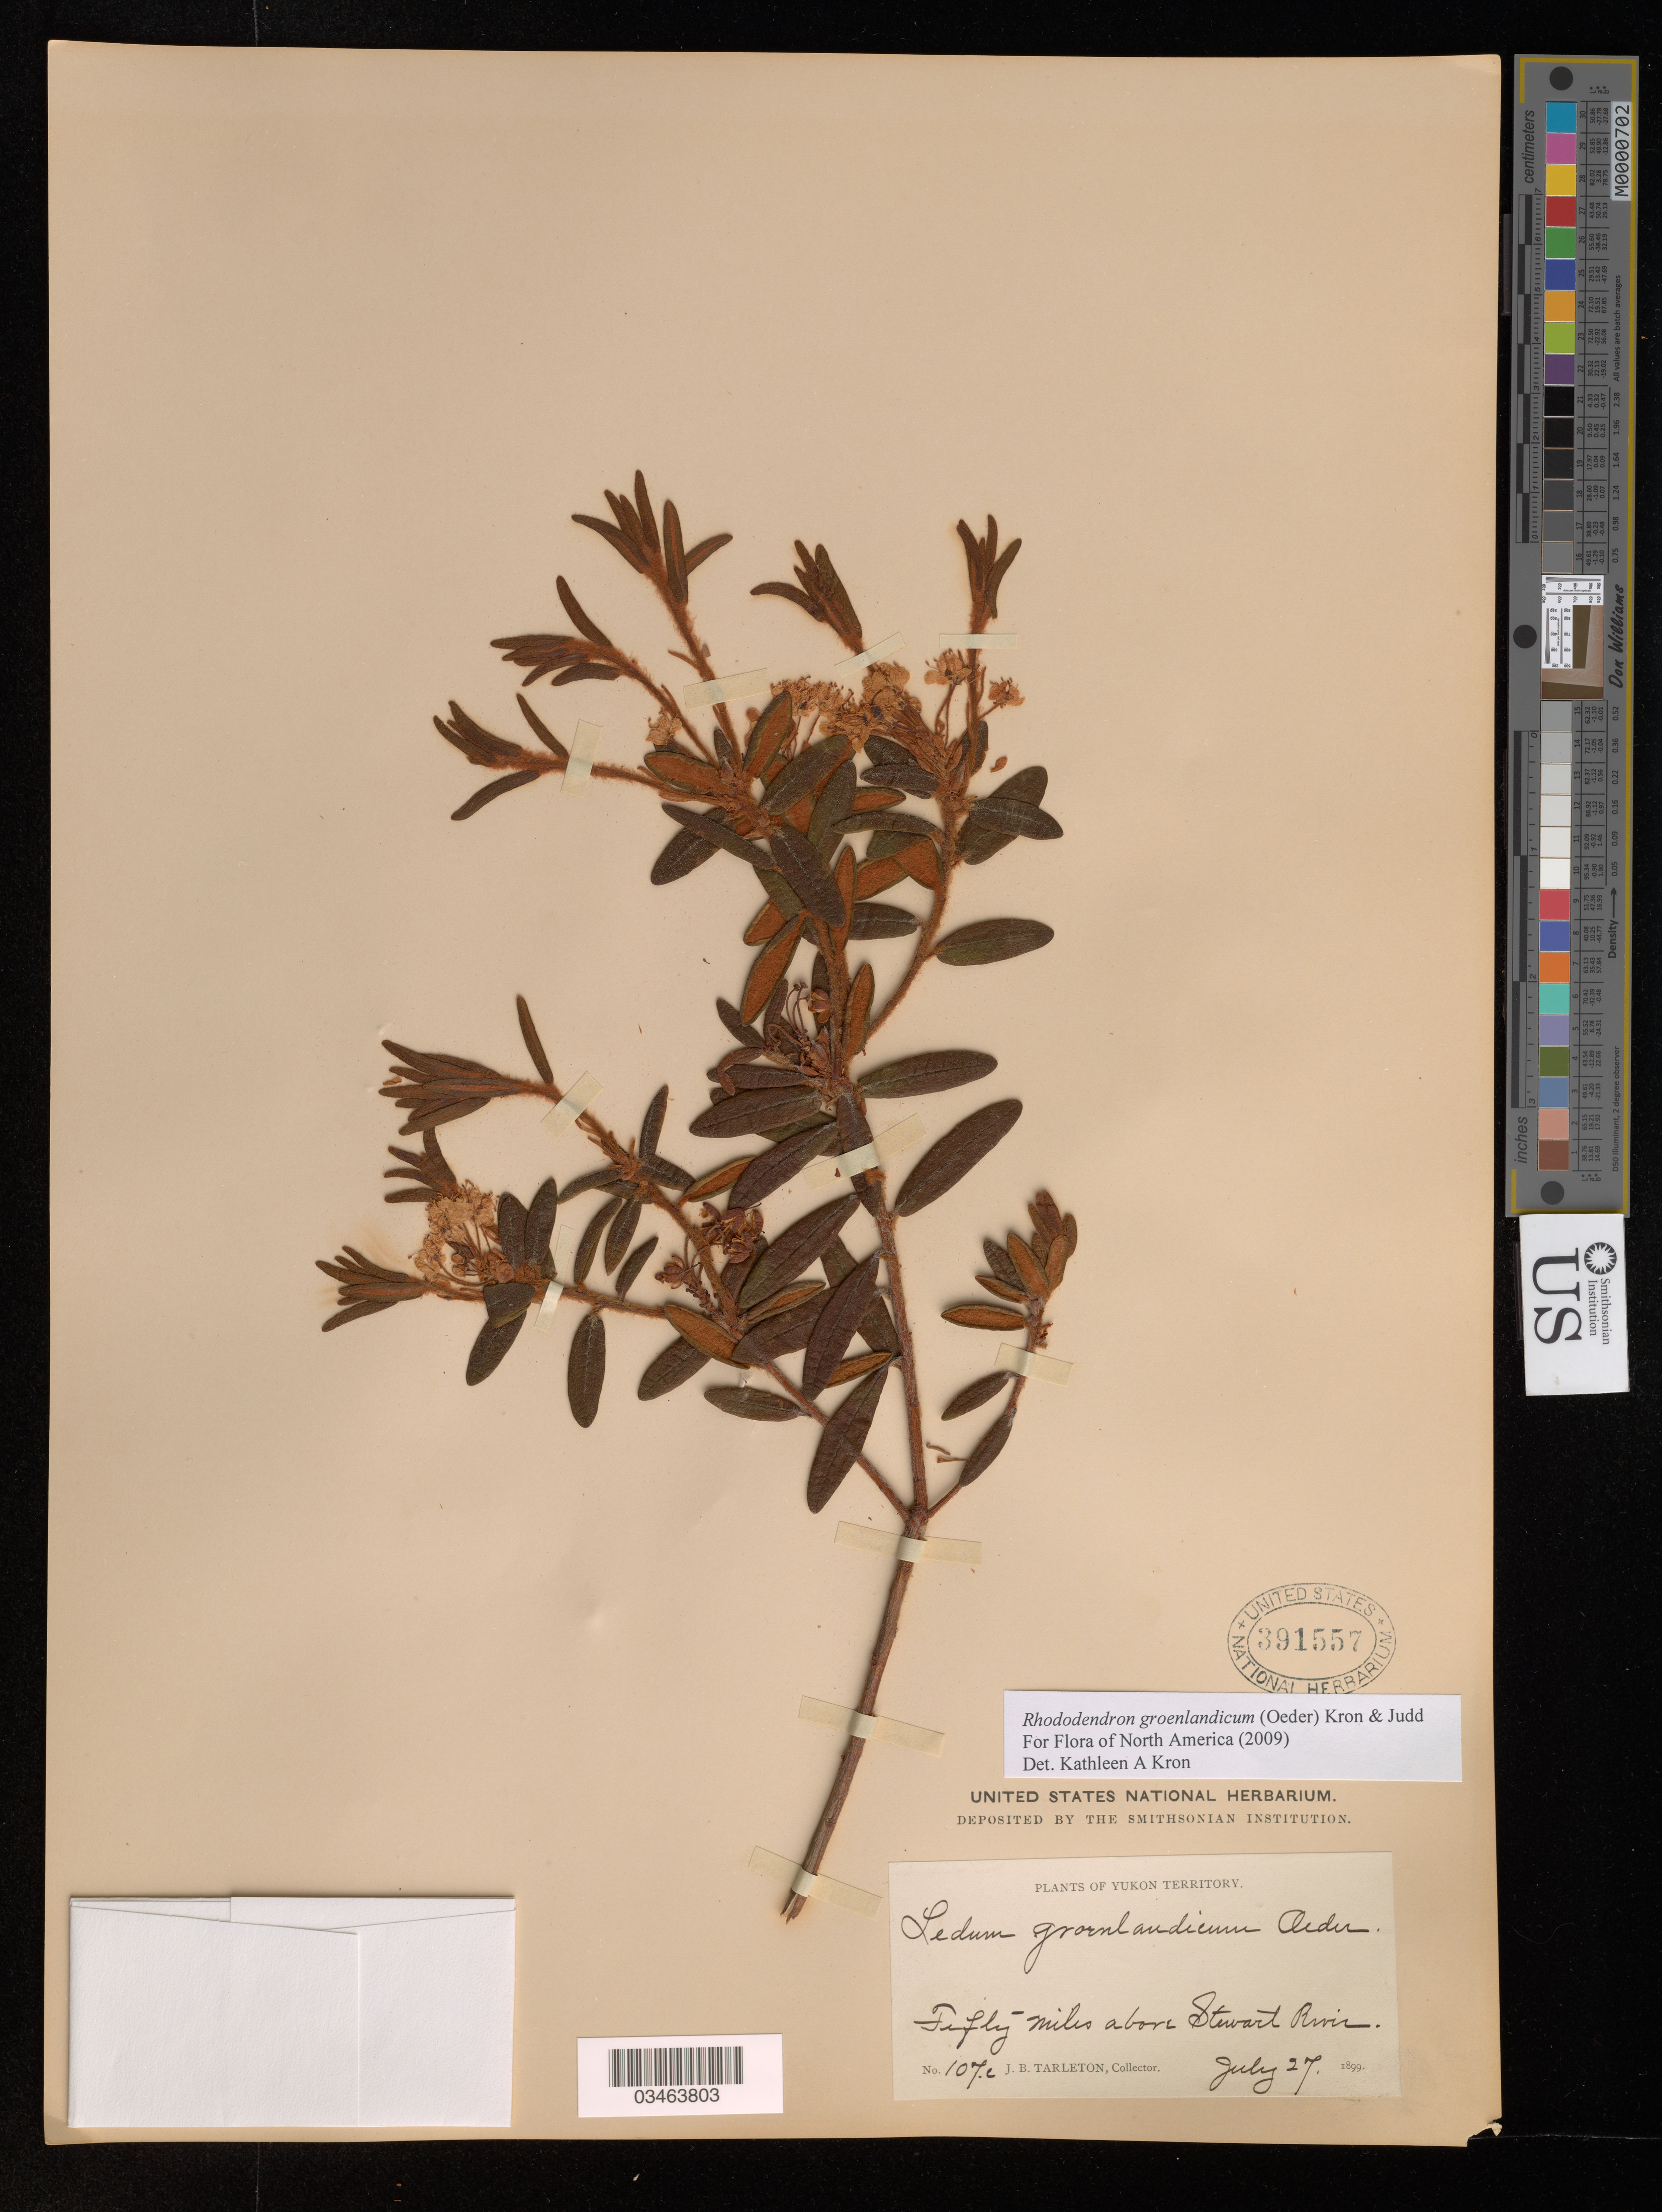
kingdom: Plantae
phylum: Tracheophyta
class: Magnoliopsida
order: Ericales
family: Ericaceae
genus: Rhododendron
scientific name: Rhododendron groenlandicum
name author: (Oeder) Kron & Judd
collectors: J. Tarleton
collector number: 107c*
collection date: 1899-07-27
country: Canada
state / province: Yukon Territory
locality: Fifty miles above Stewart River.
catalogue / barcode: US 391557